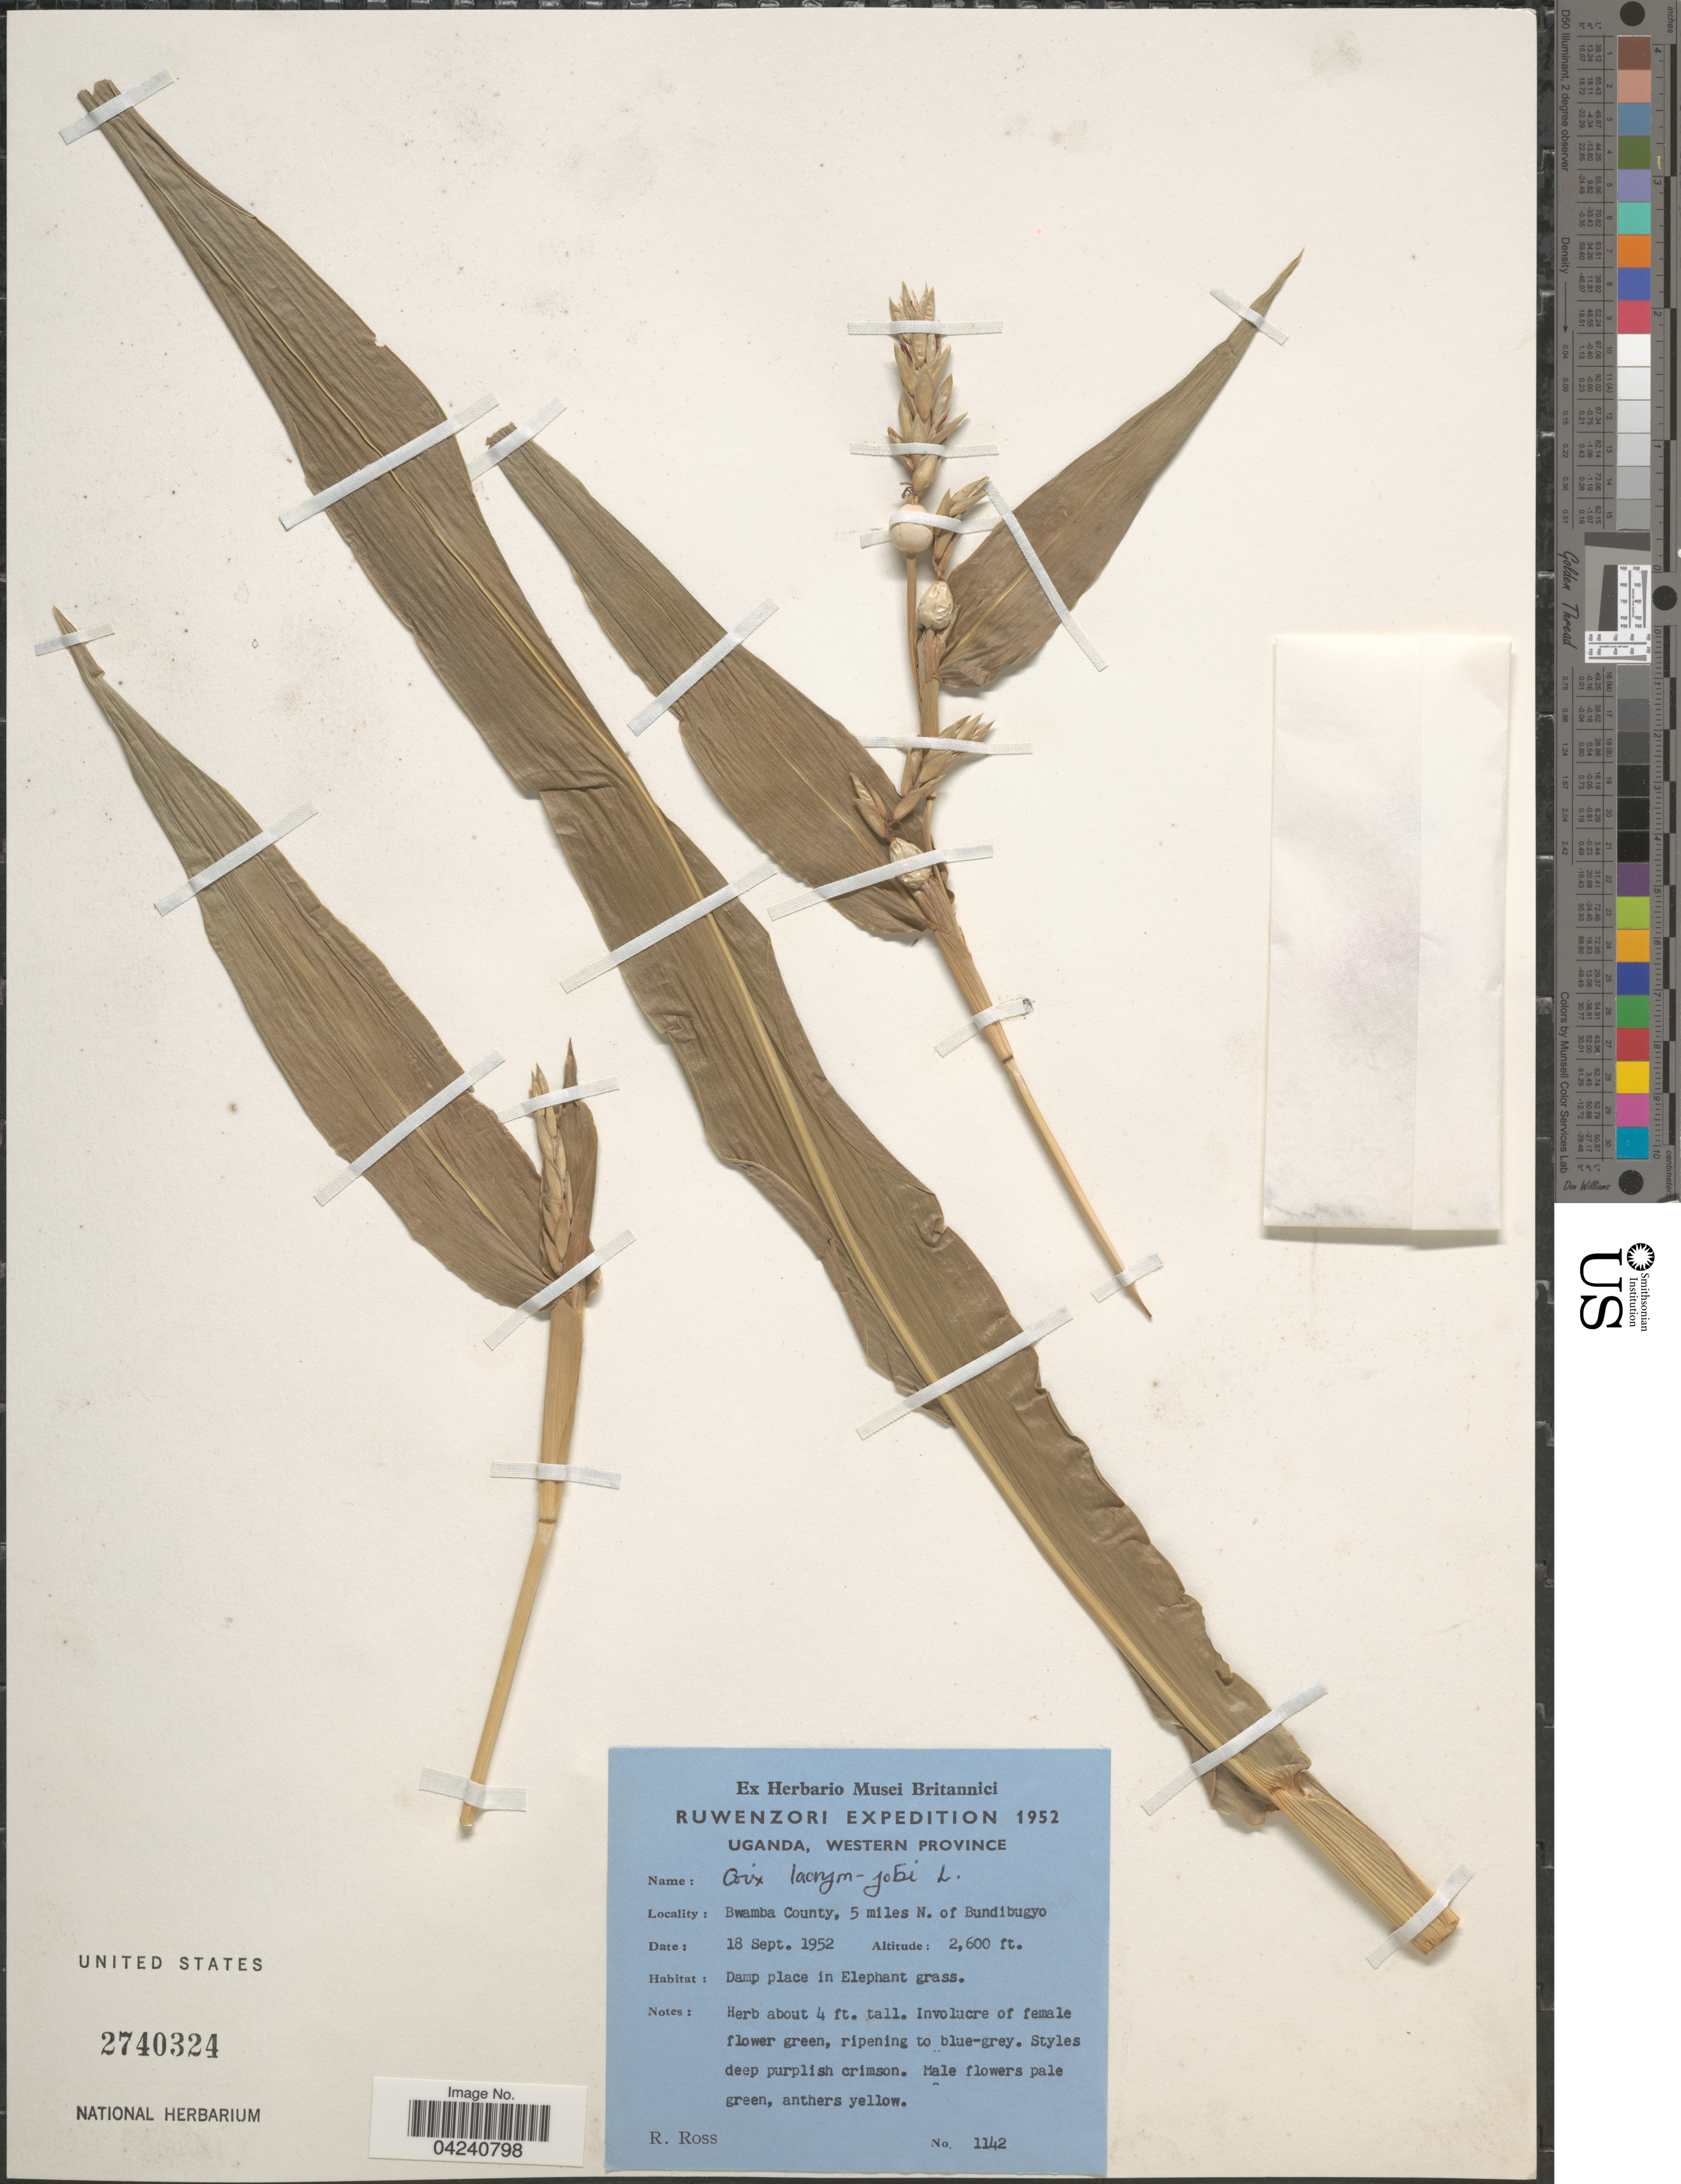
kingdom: Plantae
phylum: Tracheophyta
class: Liliopsida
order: Poales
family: Poaceae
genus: Coix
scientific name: Coix lacryma-jobi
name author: L.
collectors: R. Ross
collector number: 1142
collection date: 1952-09-18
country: Uganda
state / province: Western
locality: Ruwenzori Expedition 1952. Bwamba County, 5 miles N. of Bundibugyo.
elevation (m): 792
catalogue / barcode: US 2740324